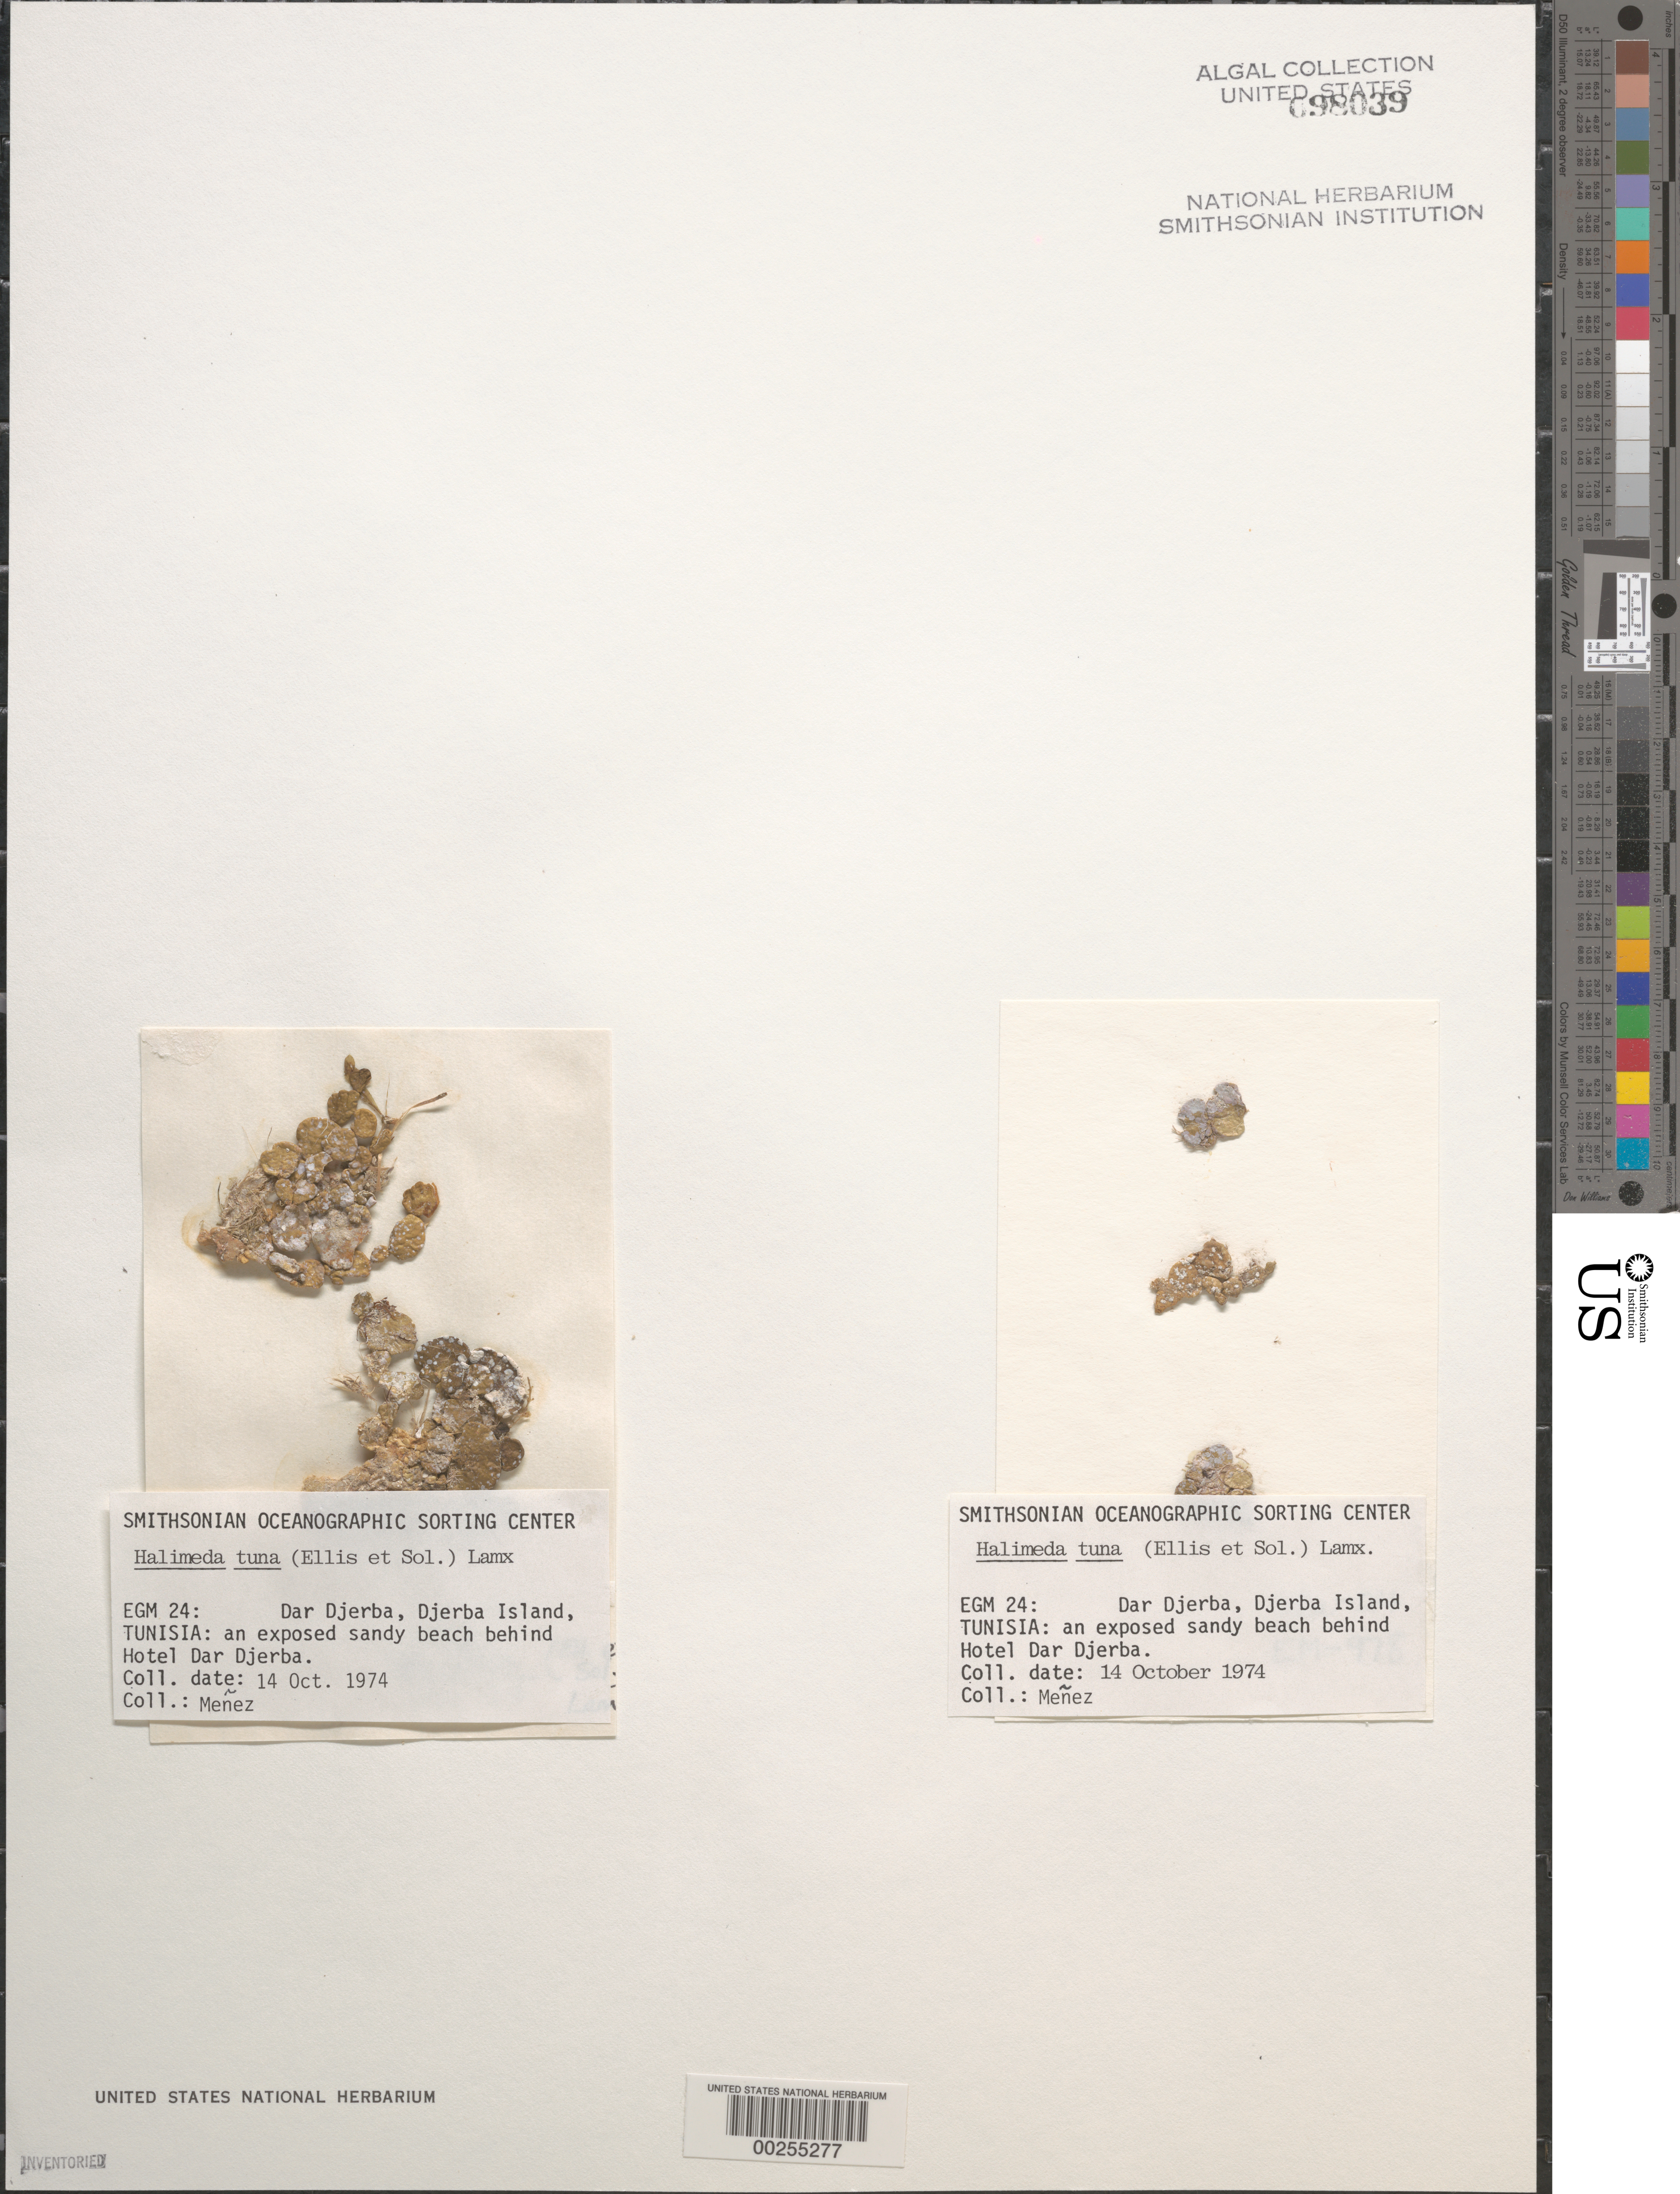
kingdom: Plantae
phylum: Chlorophyta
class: Ulvophyceae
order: Bryopsidales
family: Halimedaceae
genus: Halimeda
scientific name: Halimeda tuna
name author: (J. Ellis & Sol.) J.V.Lamouroux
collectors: Meñez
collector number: EGM 24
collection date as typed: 14 Oct 1974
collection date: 1974-10-14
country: Tunisia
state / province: Medenine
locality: Dar djerba, djerba island, behind hotel dar djerba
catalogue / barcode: US 98039